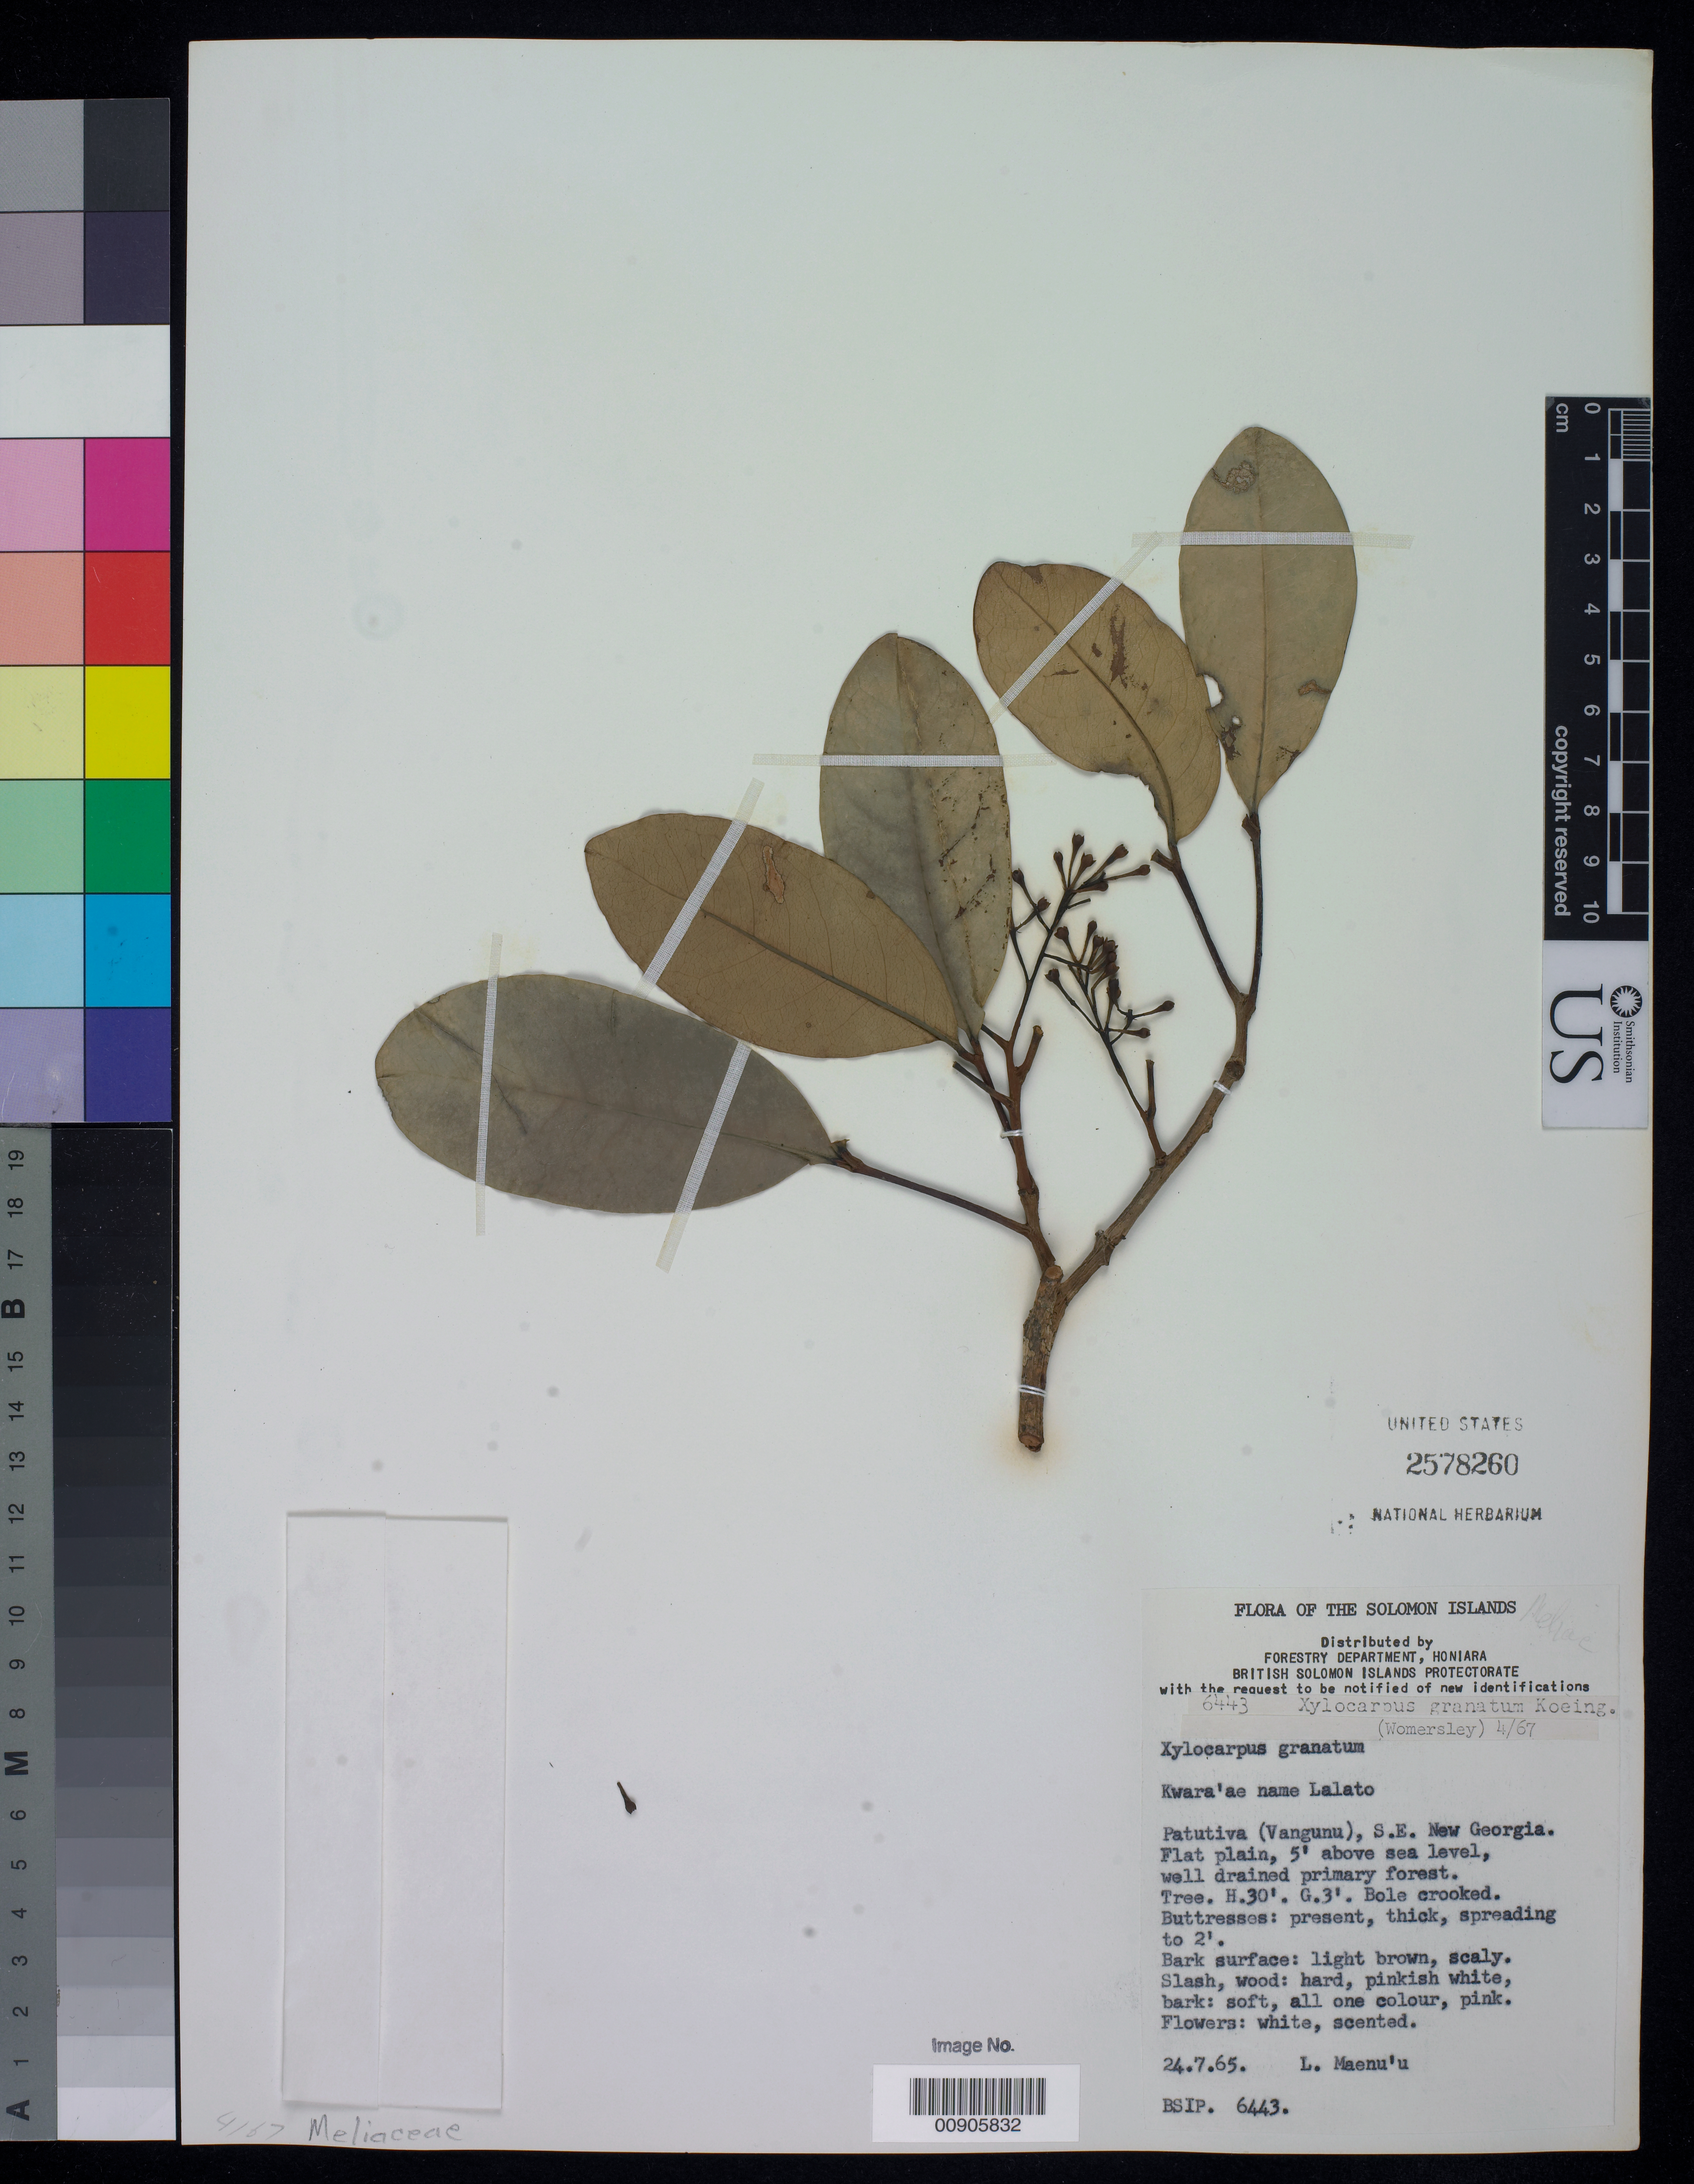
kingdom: Plantae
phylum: Tracheophyta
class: Magnoliopsida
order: Sapindales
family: Meliaceae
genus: Xylocarpus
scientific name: Xylocarpus granatum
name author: J. Koenig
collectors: L. Maenu'u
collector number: BSIP 6443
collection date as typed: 24 Jul 1965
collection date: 1965-07-24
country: Solomon Islands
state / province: Western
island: Vangunu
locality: Patutiva (Vangunu)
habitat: primary forest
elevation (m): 2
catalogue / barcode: US 2578260